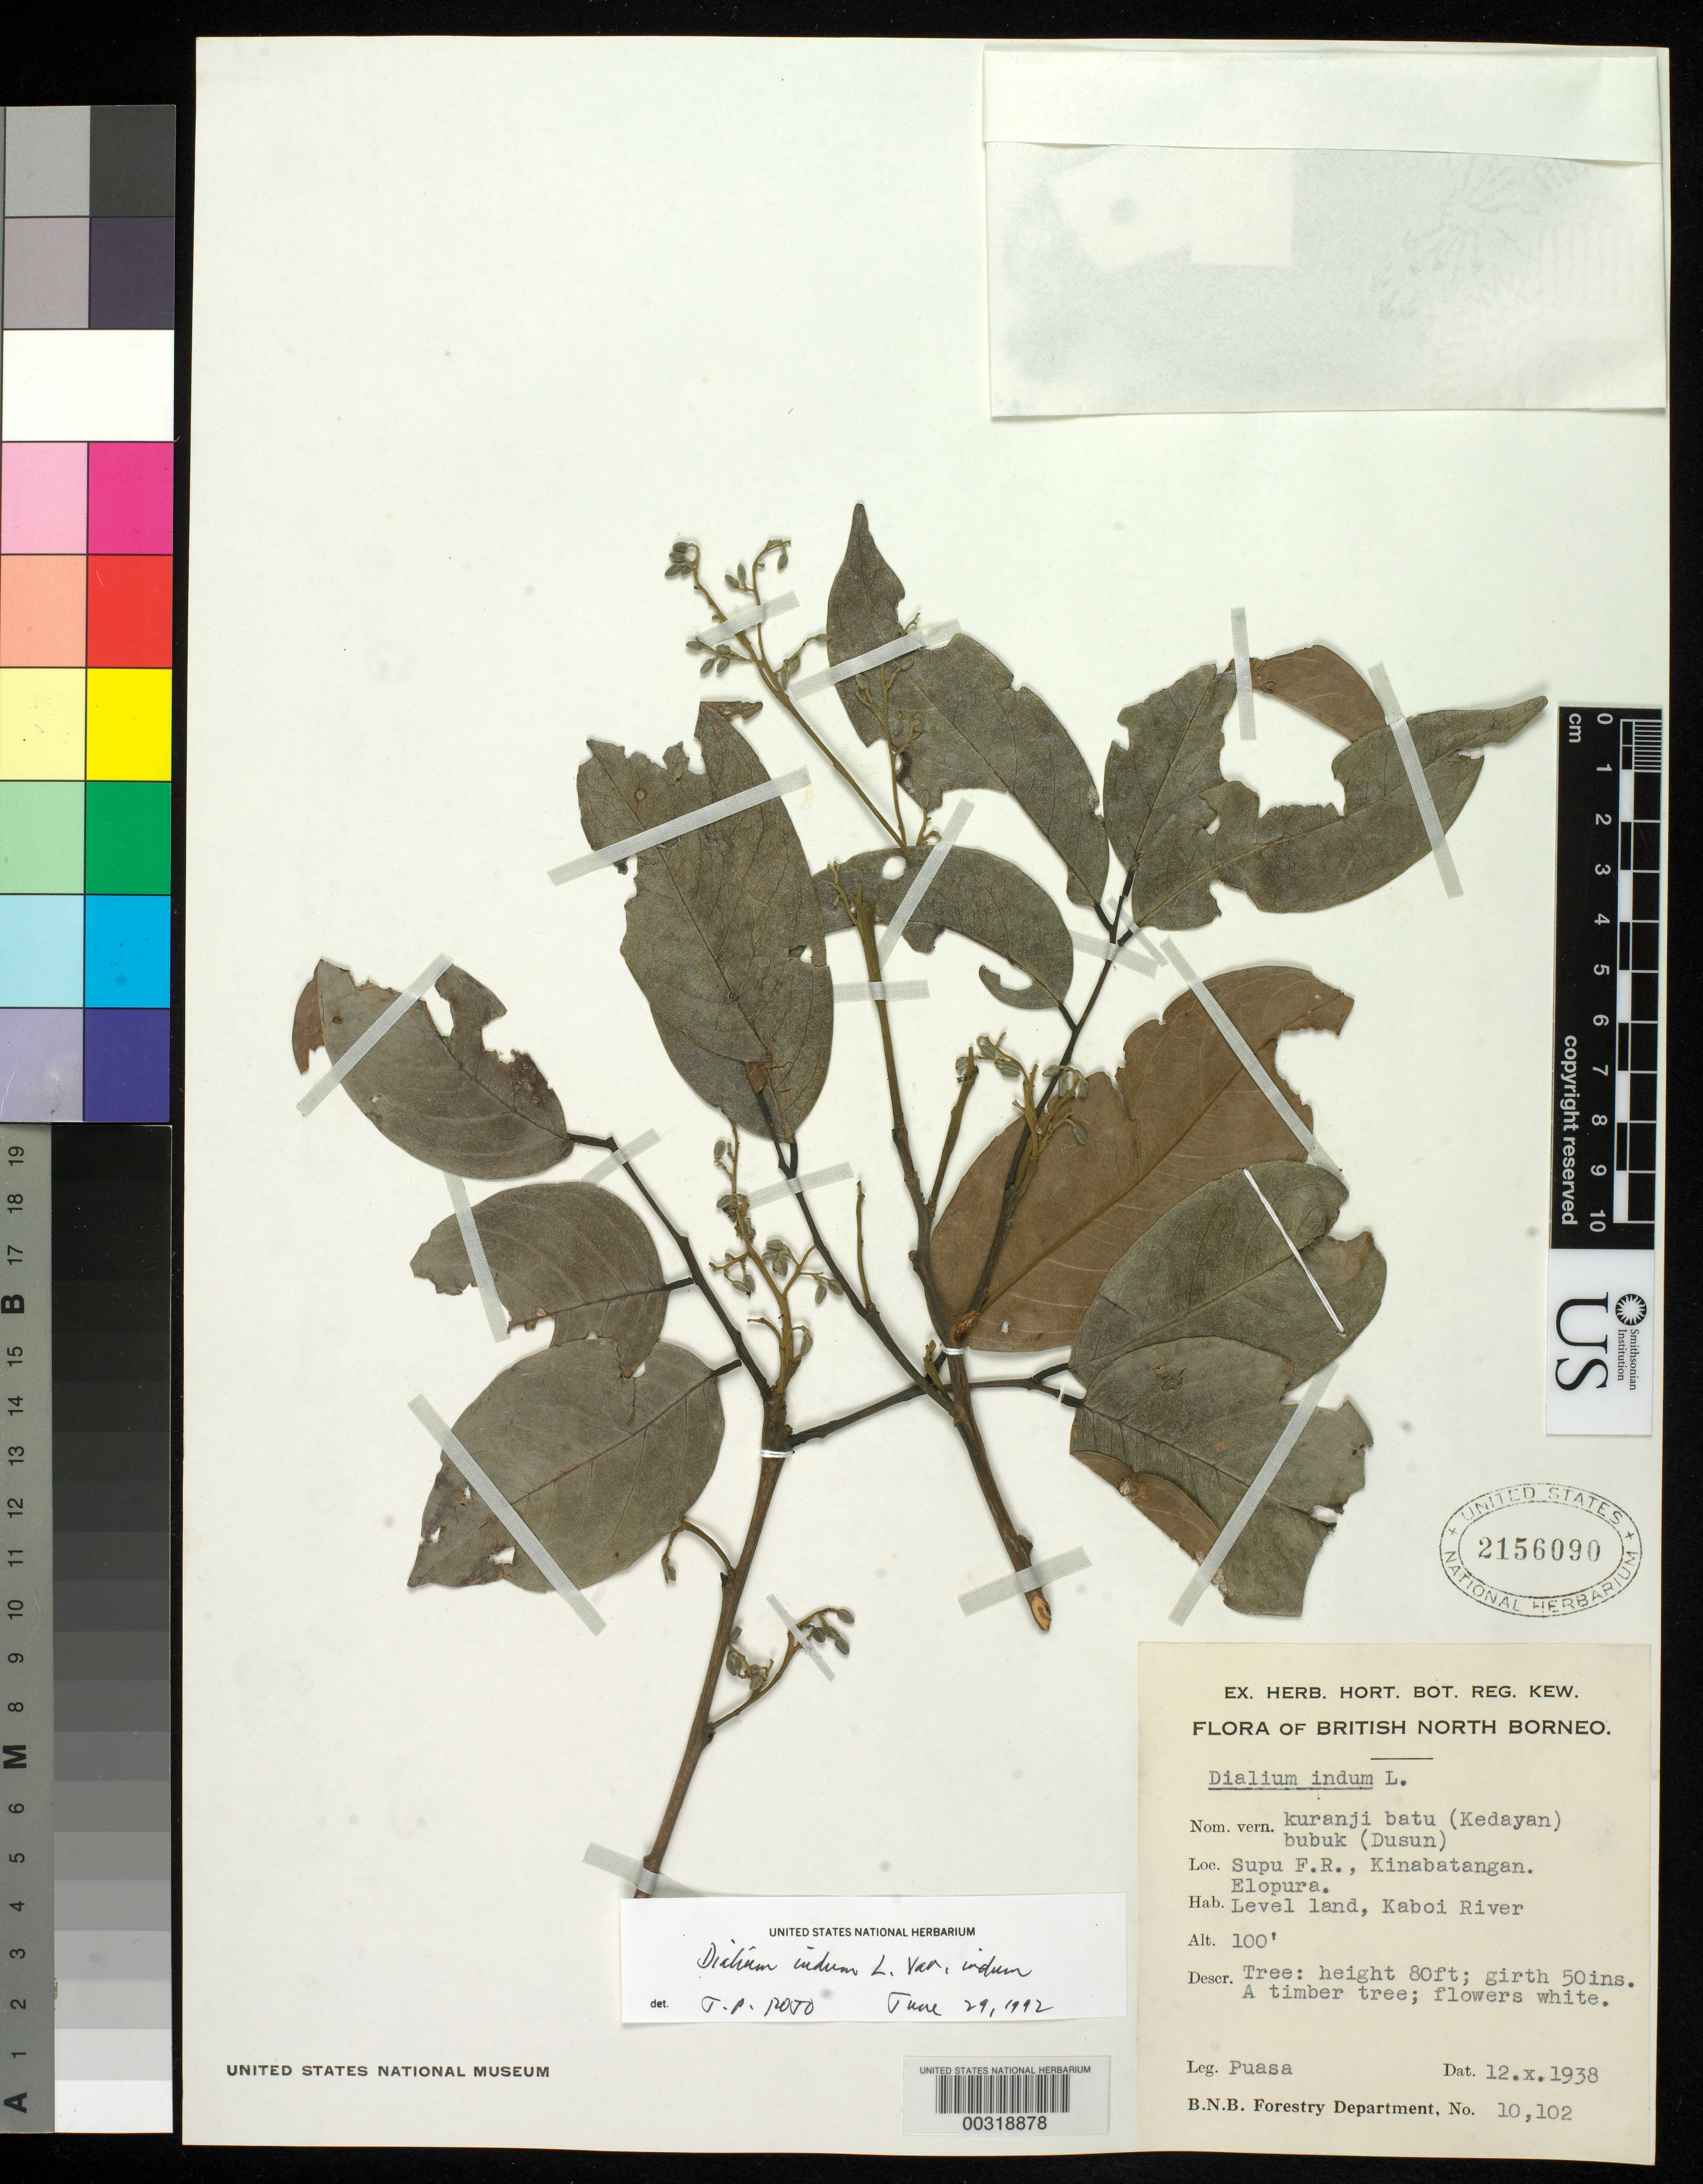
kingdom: Plantae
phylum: Tracheophyta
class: Magnoliopsida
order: Fabales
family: Fabaceae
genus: Dialium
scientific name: Dialium indum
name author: L.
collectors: M. Puasa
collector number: B.n.b. Forestry Dept. No.10102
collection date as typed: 12 Oct 1938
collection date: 1938-10-12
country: Malaysia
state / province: Sabah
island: Borneo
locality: Supu f.r., kinabatangan; elopura; kaboi river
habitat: Level land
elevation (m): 30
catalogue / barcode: US 2156090